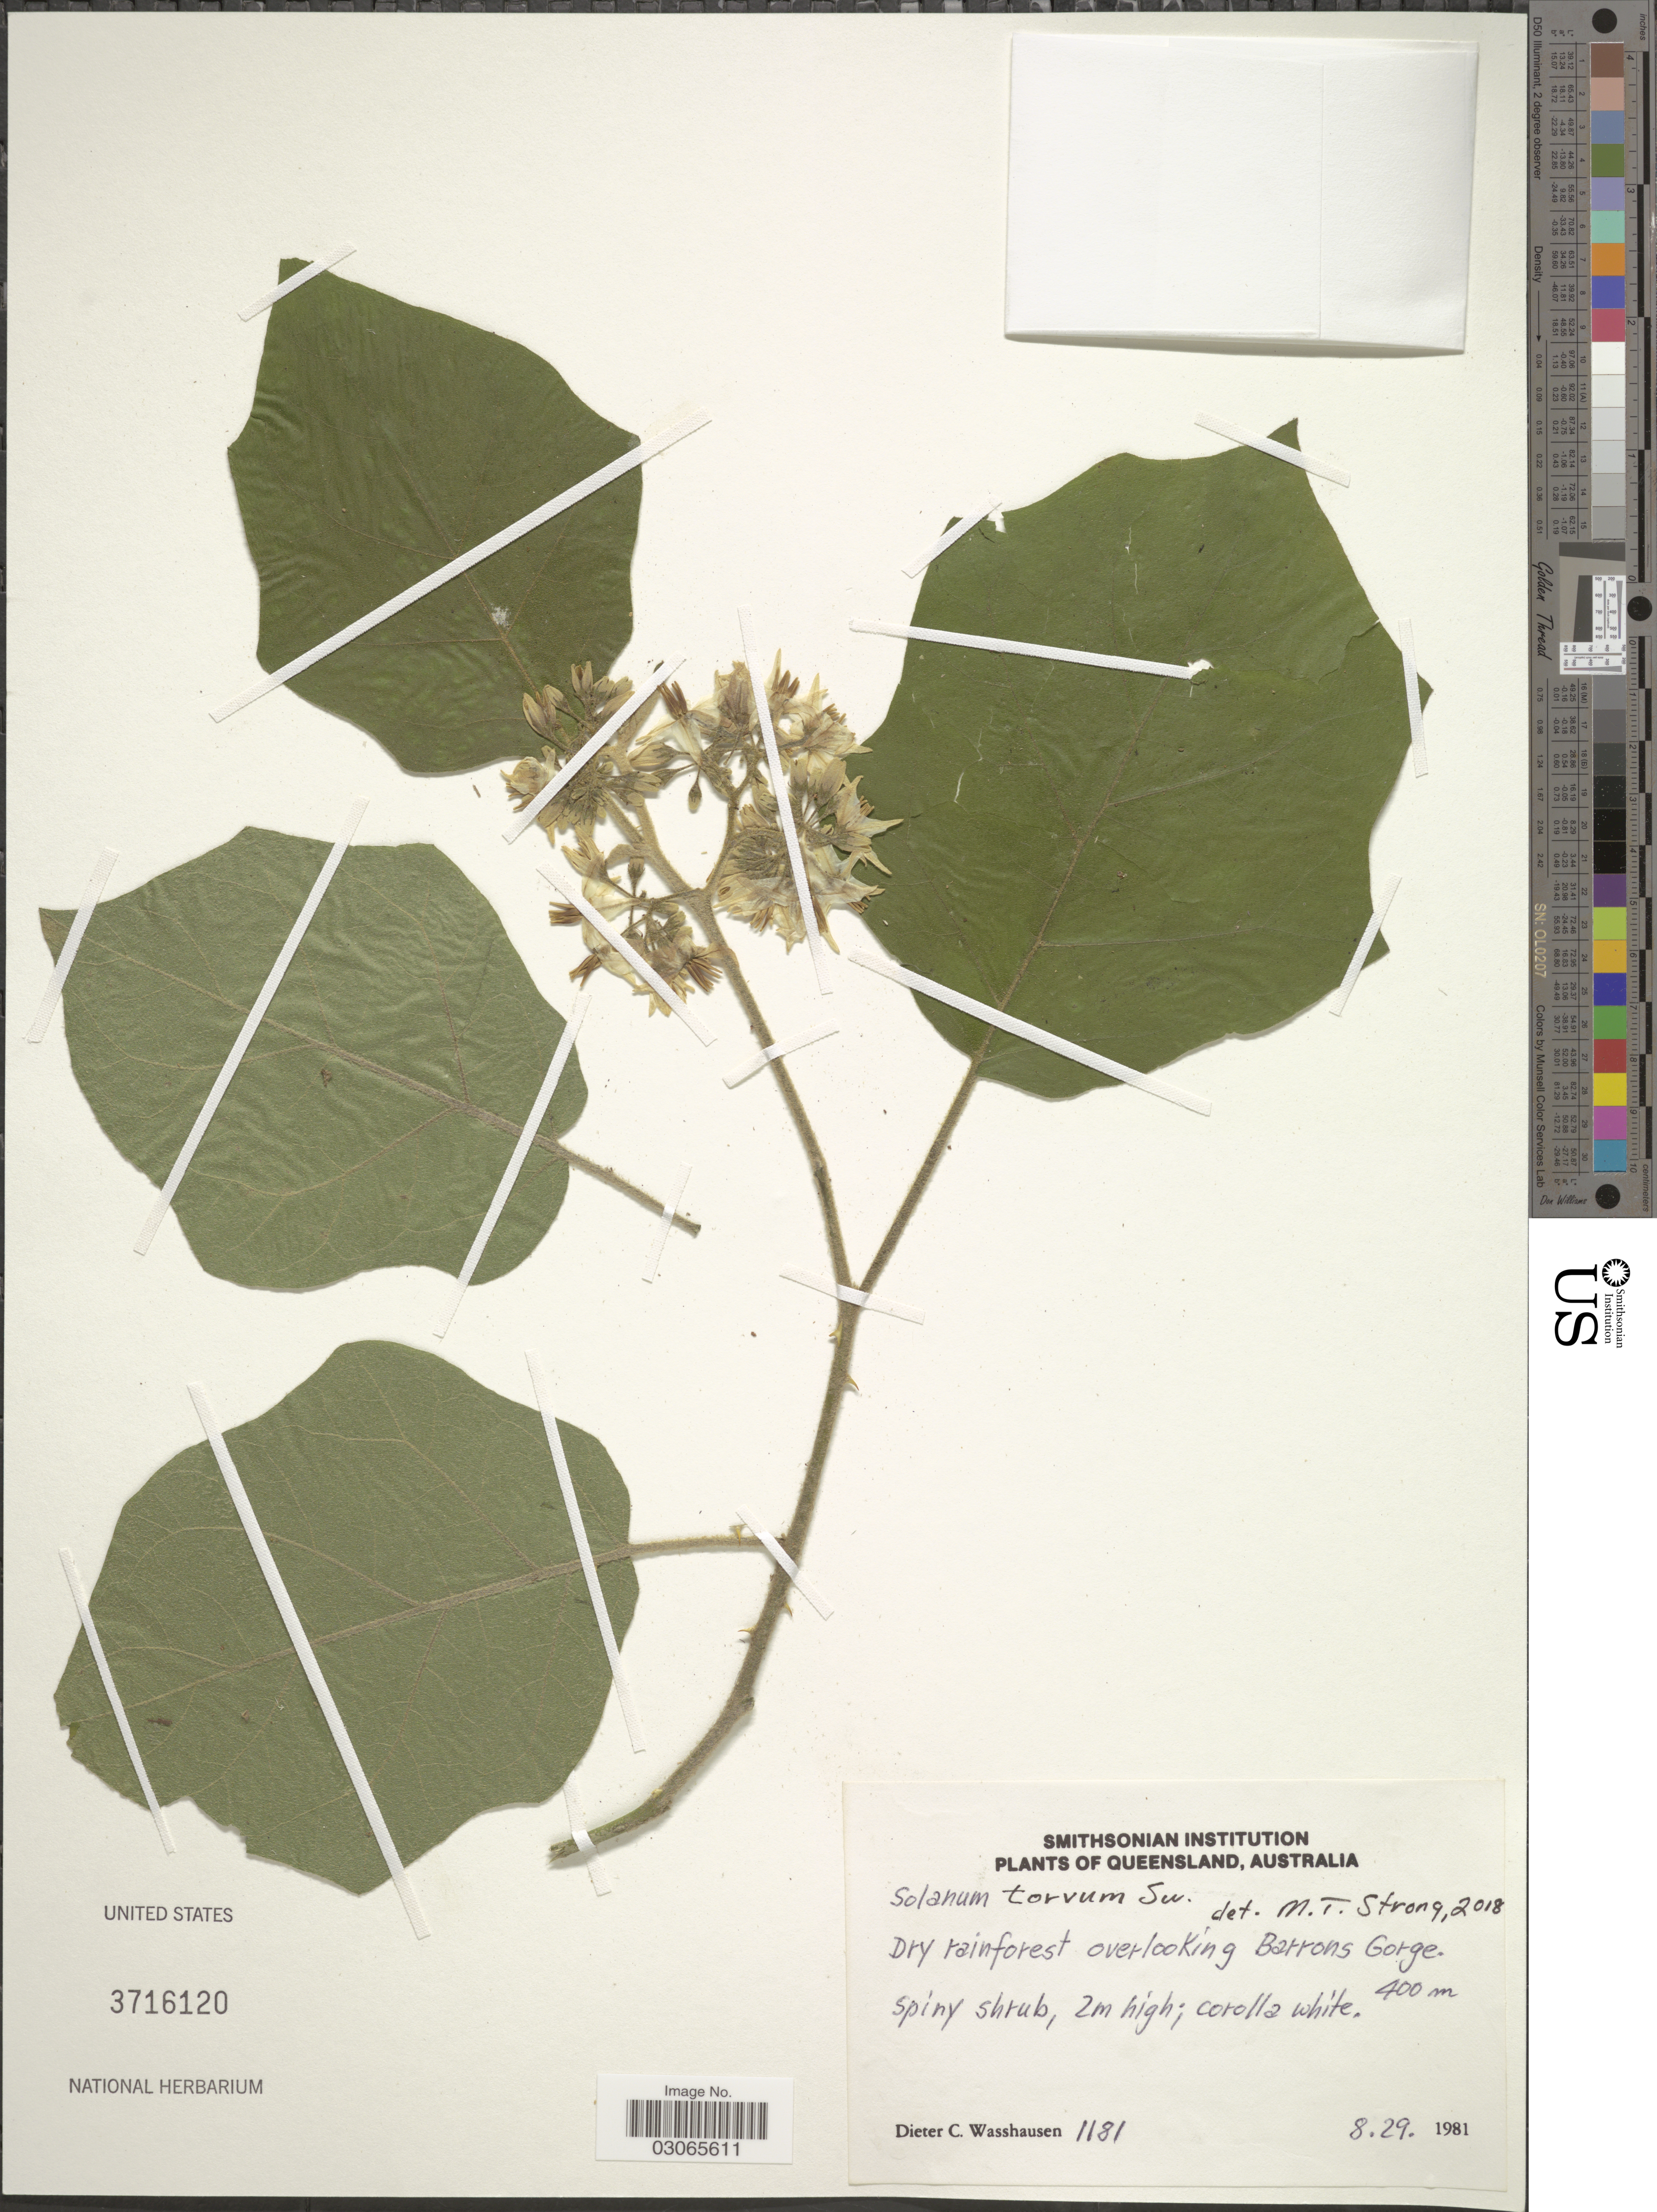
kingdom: Plantae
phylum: Tracheophyta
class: Magnoliopsida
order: Solanales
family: Solanaceae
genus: Solanum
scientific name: Solanum torvum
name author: Sw.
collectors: D. C. Wasshausen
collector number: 1181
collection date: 1981-08-29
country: Australia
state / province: Queensland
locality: Dry rainforest overlooking Barrons Gorge.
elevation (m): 400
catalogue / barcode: US 3716120